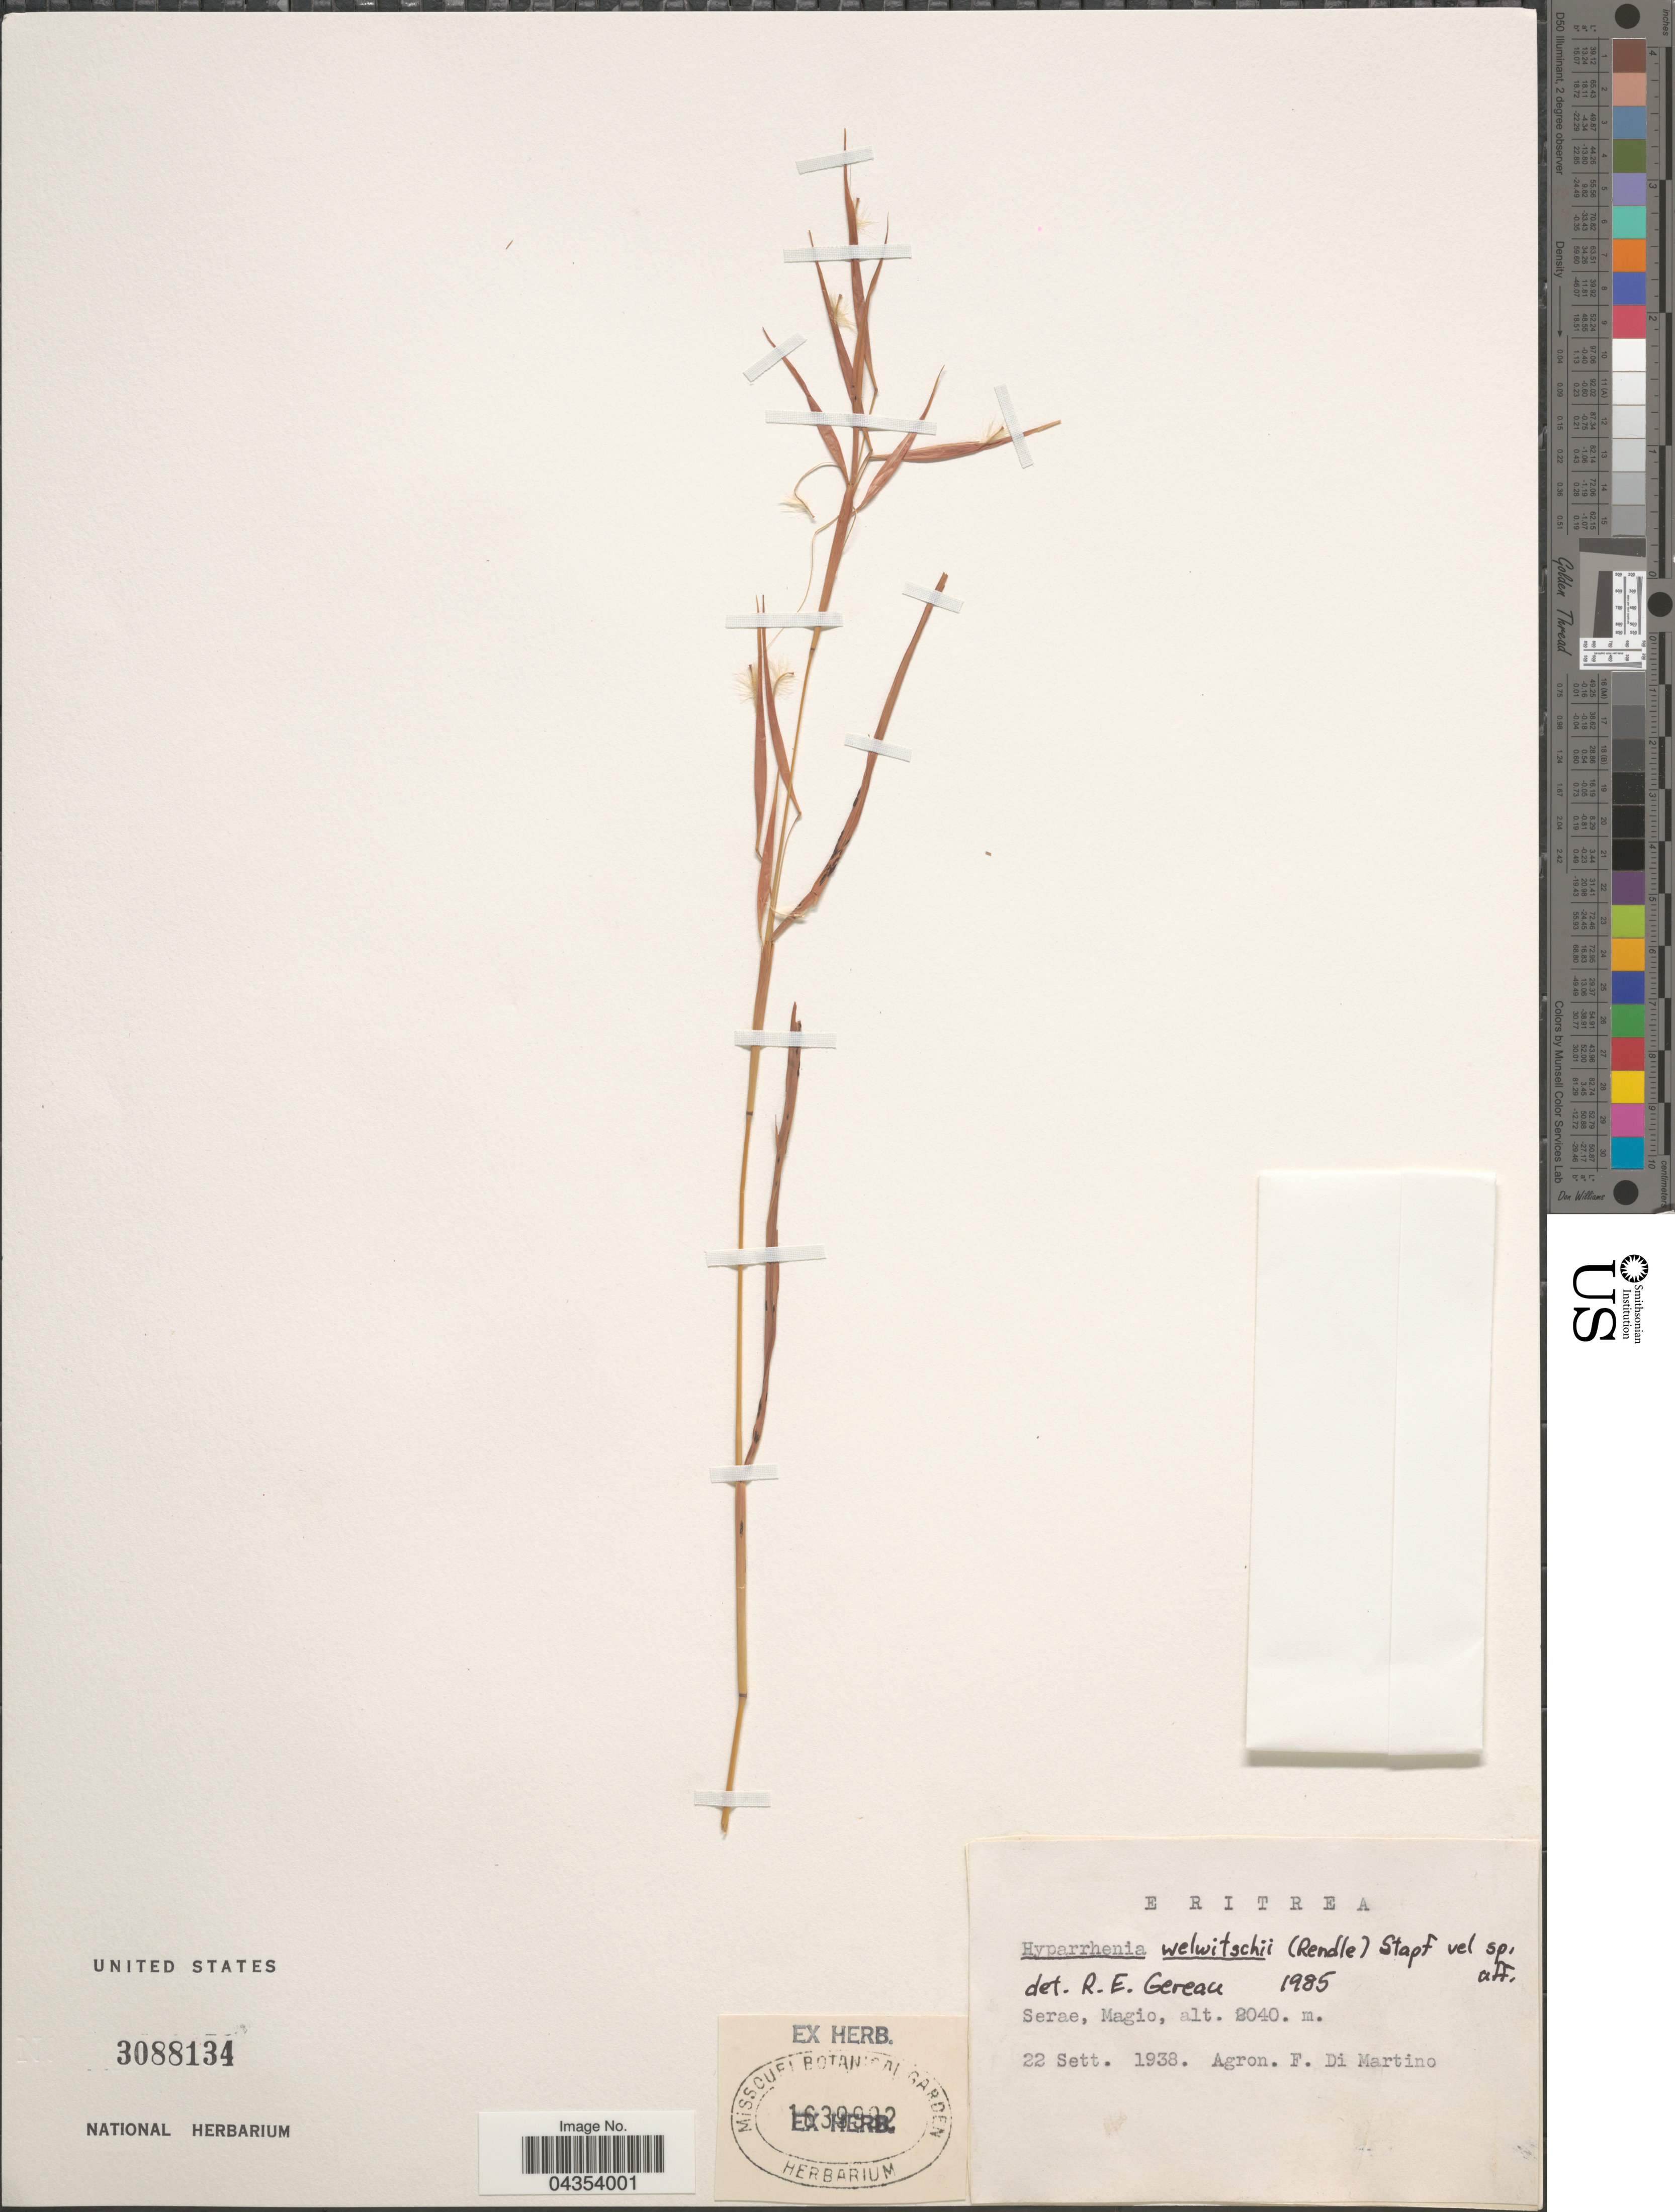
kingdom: Plantae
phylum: Tracheophyta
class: Liliopsida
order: Poales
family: Poaceae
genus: Hyparrhenia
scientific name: Hyparrhenia welwitschii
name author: (Rendle) Stapf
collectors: Agron. F. Di Martino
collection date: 1938-09-22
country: Eritrea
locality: Serae, Magio.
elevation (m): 2040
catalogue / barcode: US 3088134